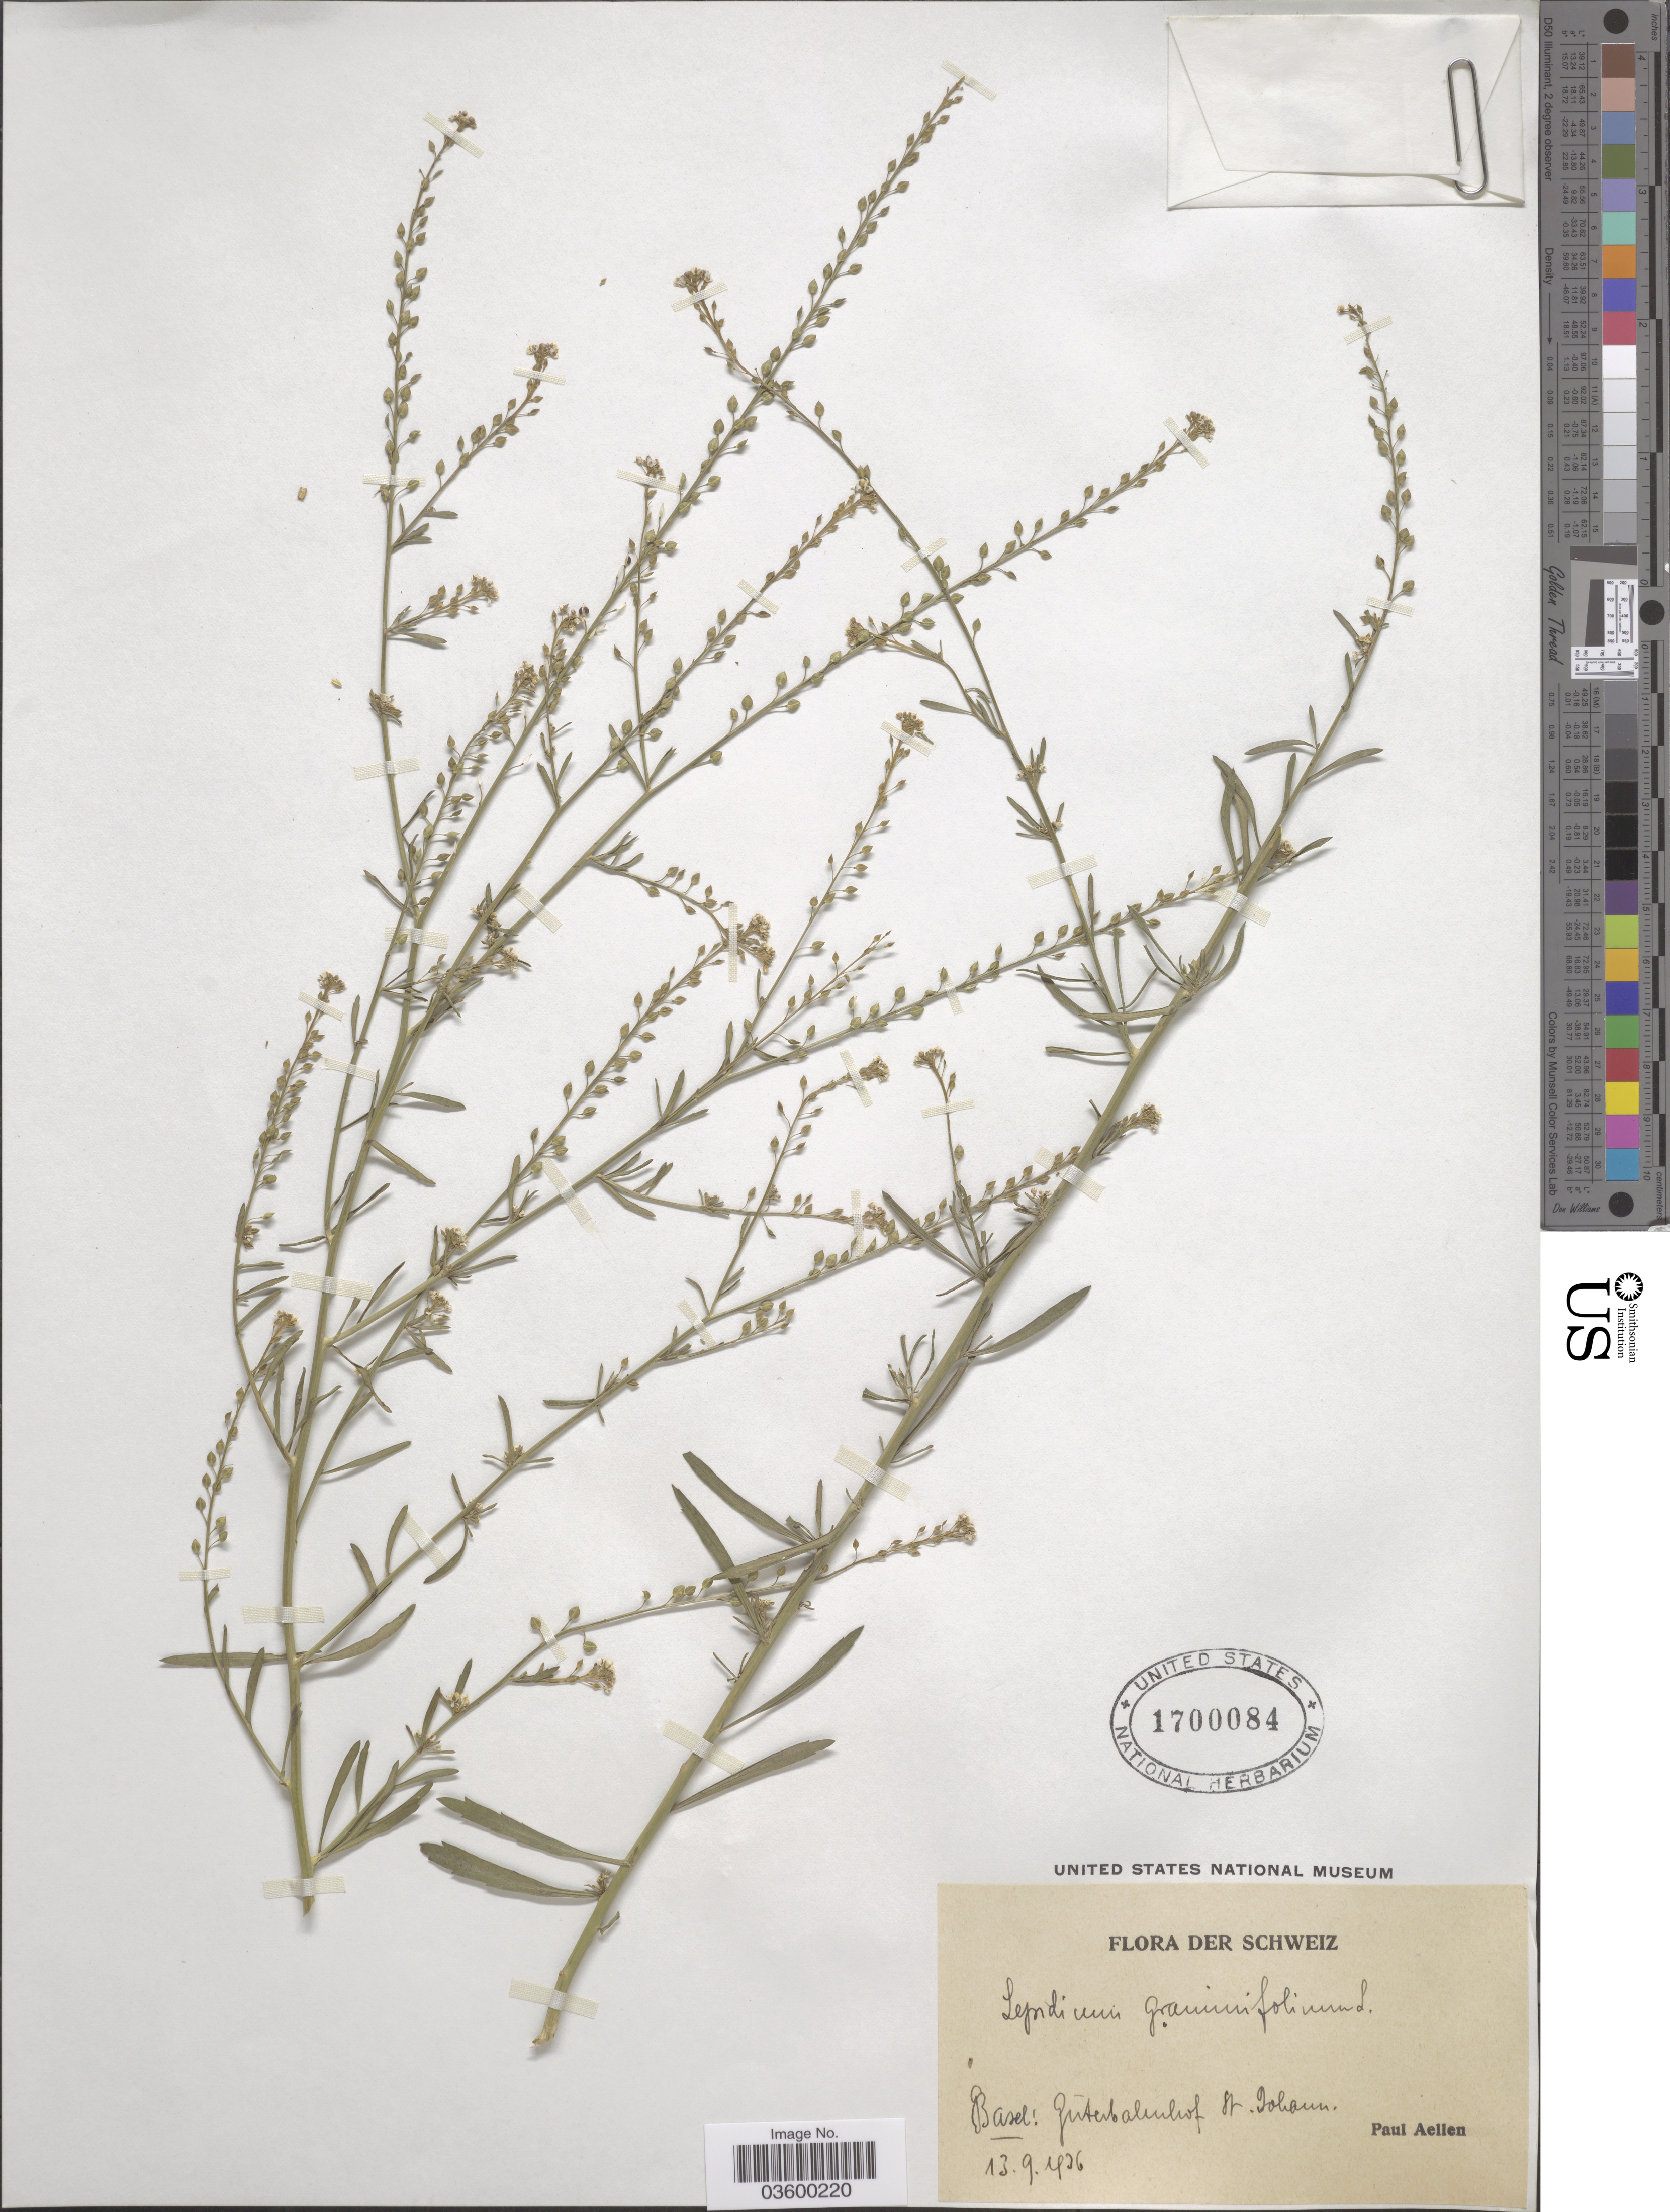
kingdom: Plantae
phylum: Tracheophyta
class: Magnoliopsida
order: Brassicales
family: Brassicaceae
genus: Lepidium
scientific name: Lepidium graminifolium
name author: L.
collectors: P. Aellen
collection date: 1936-09-13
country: Switzerland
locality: Basel: Güterbahnhof St. Johann.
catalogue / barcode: US 1700084